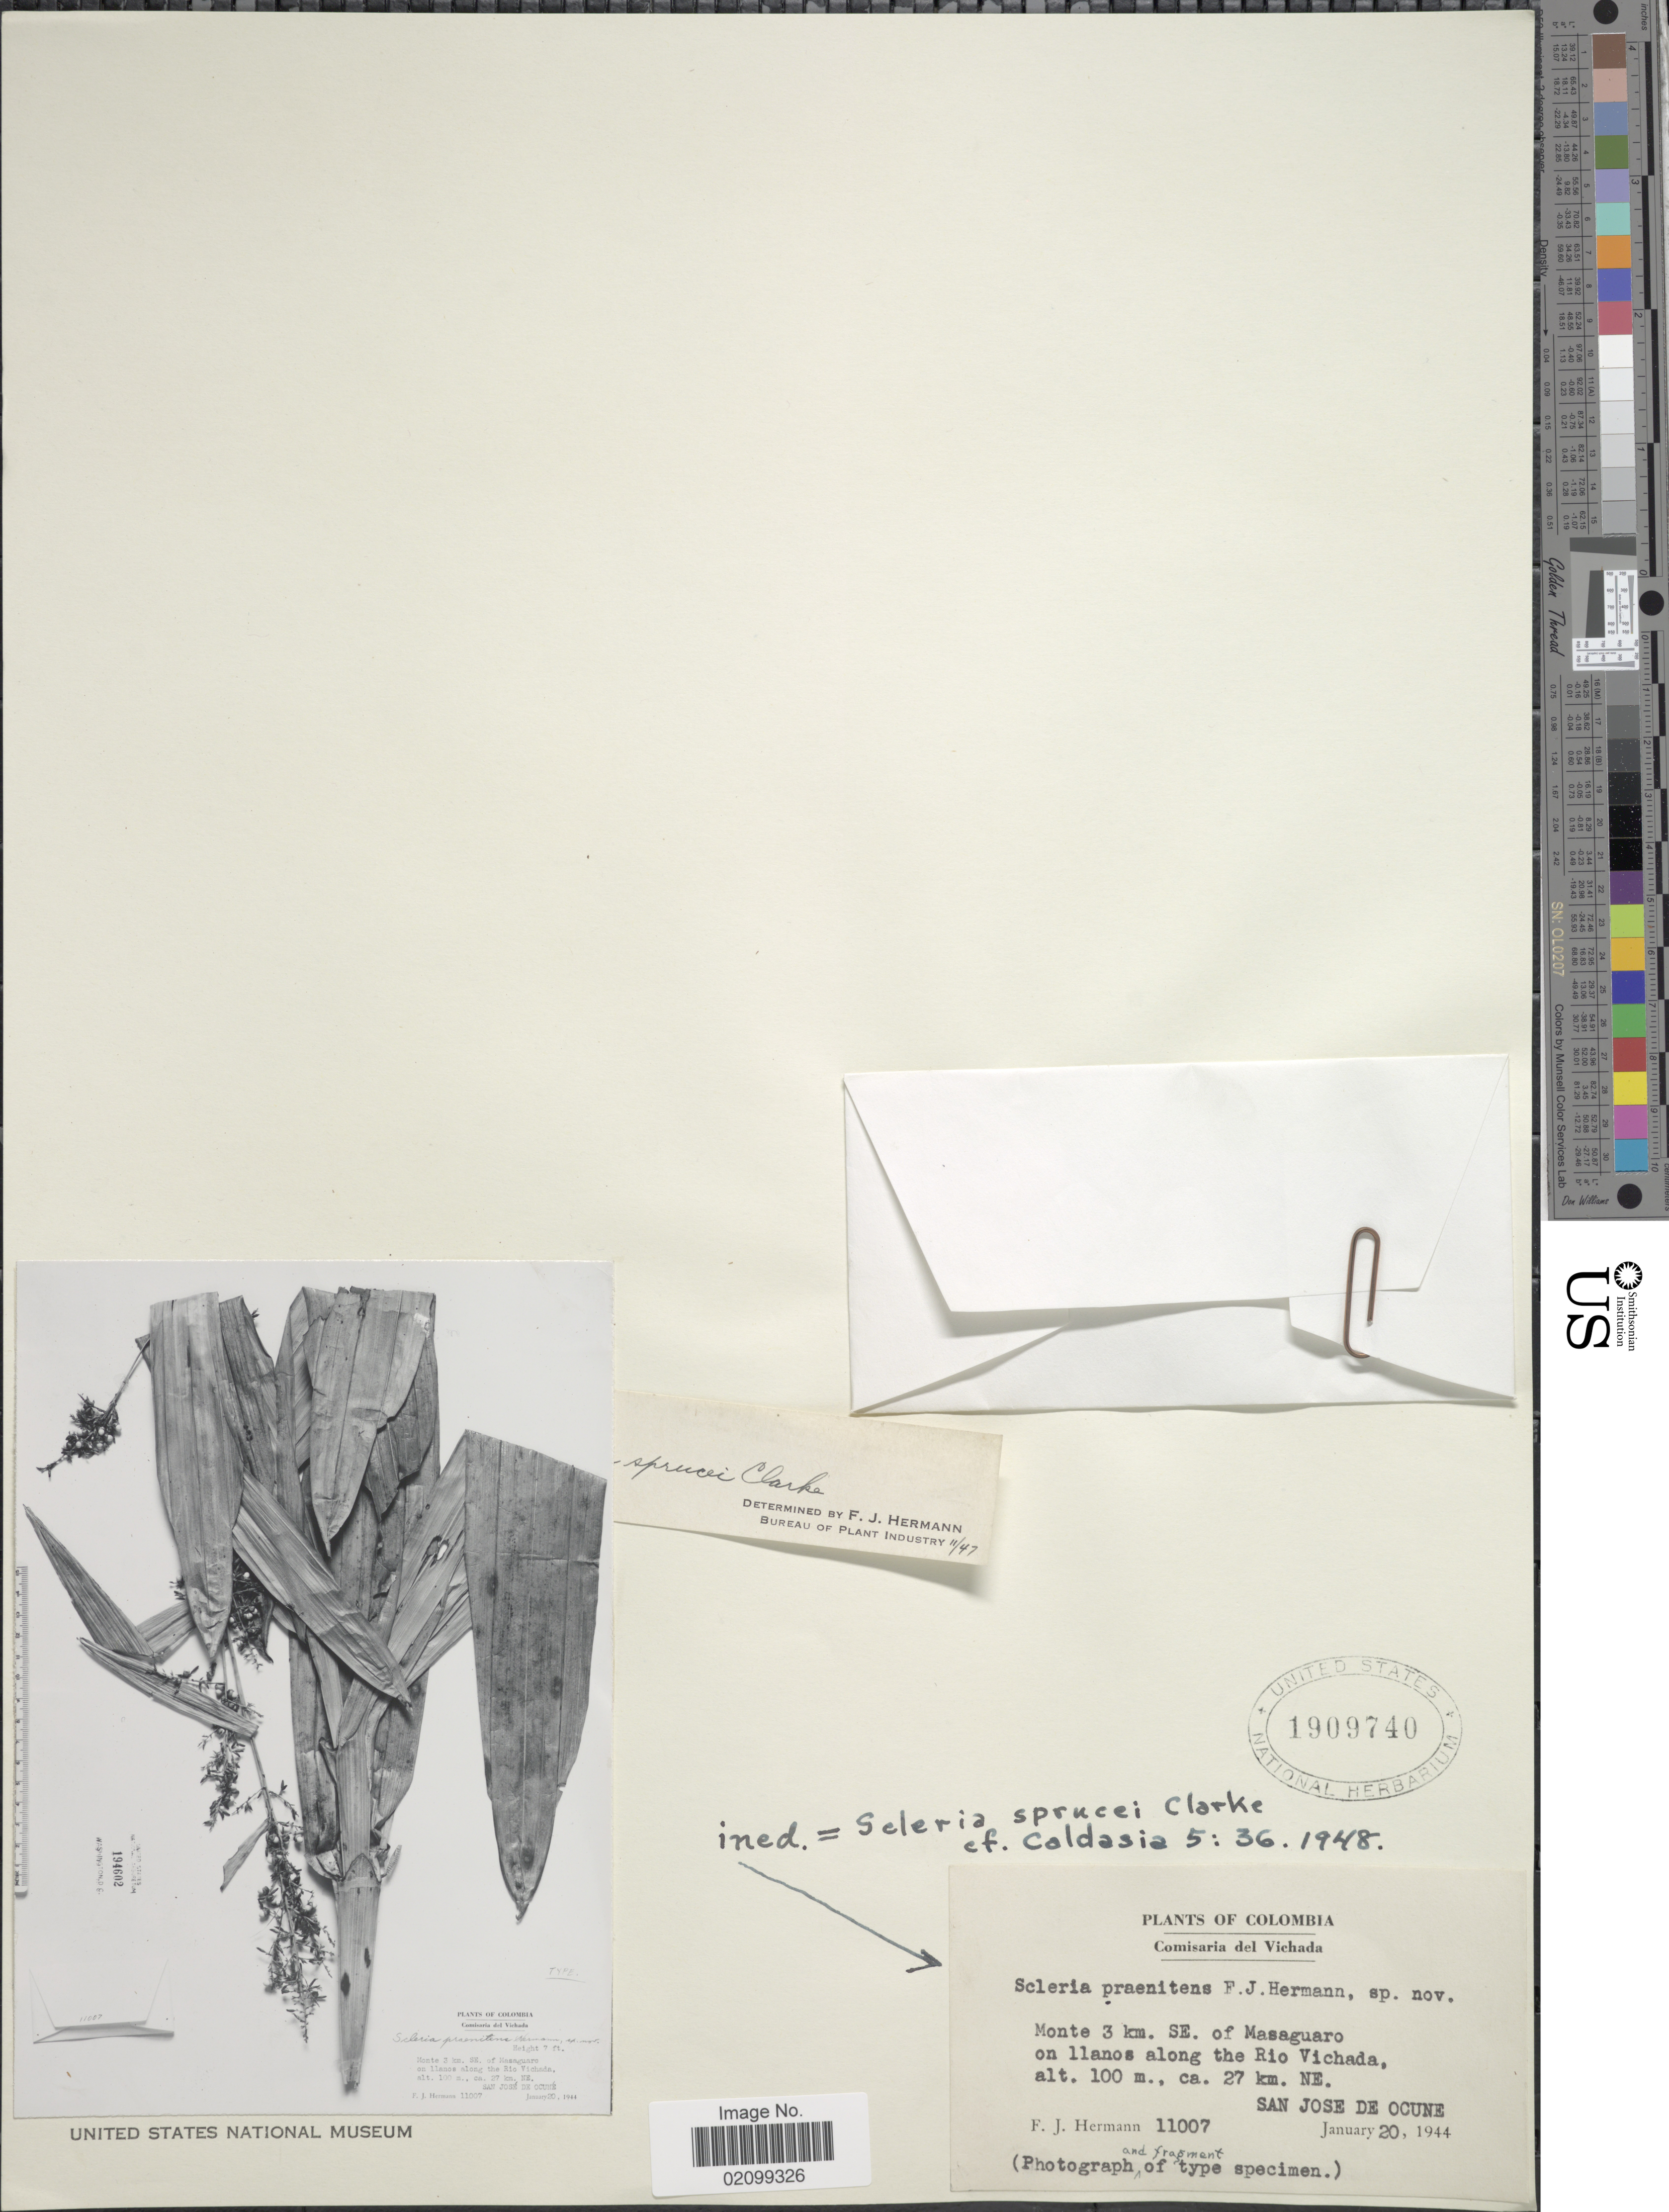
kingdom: Plantae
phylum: Tracheophyta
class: Liliopsida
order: Poales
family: Cyperaceae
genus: Scleria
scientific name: Scleria sprucei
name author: C.B. Clarke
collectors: F. J. Hermann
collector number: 11007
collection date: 1944-01-20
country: Colombia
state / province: Vichada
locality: Comisaria del Vichada, Monte 3 km. SE of Masaguaro on llanos along the Rio Vichada, ca. 27 km. NE. San Jose de Ocune.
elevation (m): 100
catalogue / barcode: US 1909740